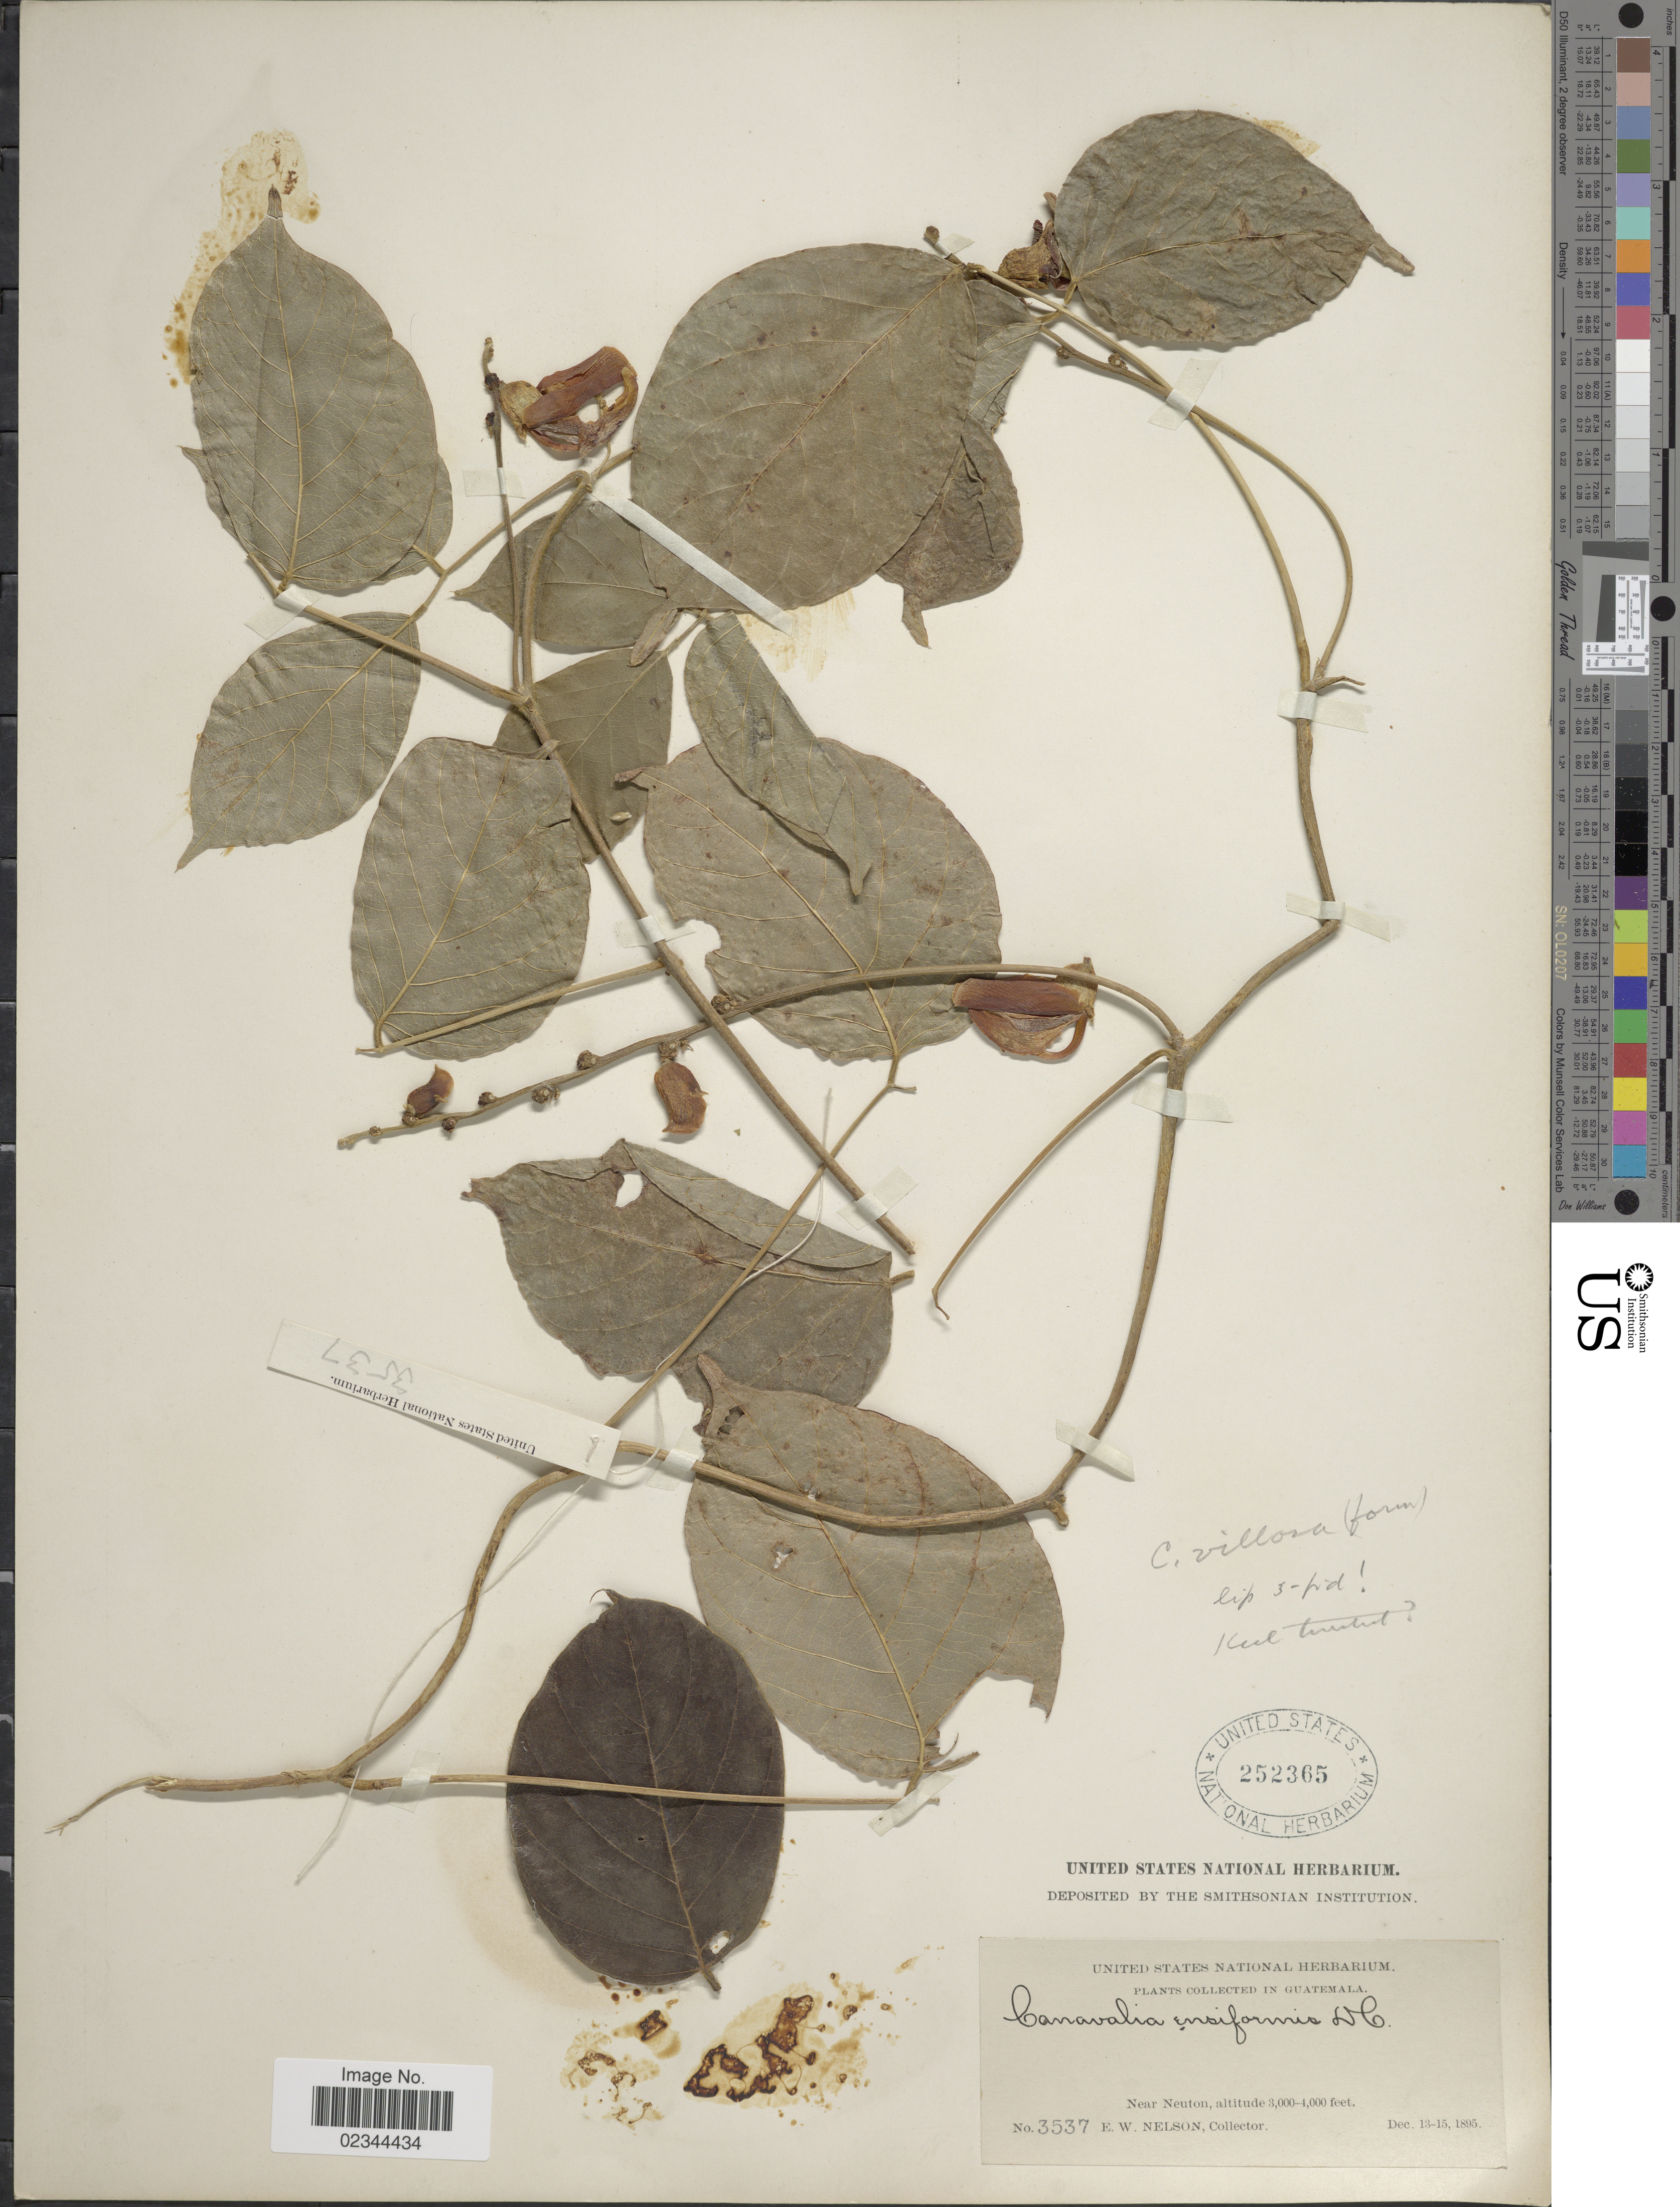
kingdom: Plantae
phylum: Tracheophyta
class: Magnoliopsida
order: Fabales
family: Fabaceae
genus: Canavalia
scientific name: Canavalia villosa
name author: Benth.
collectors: E. W. Nelson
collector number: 3537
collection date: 1895-12-13/1895-12-15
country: Guatemala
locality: Near Neuton.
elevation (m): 914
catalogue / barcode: US 252365